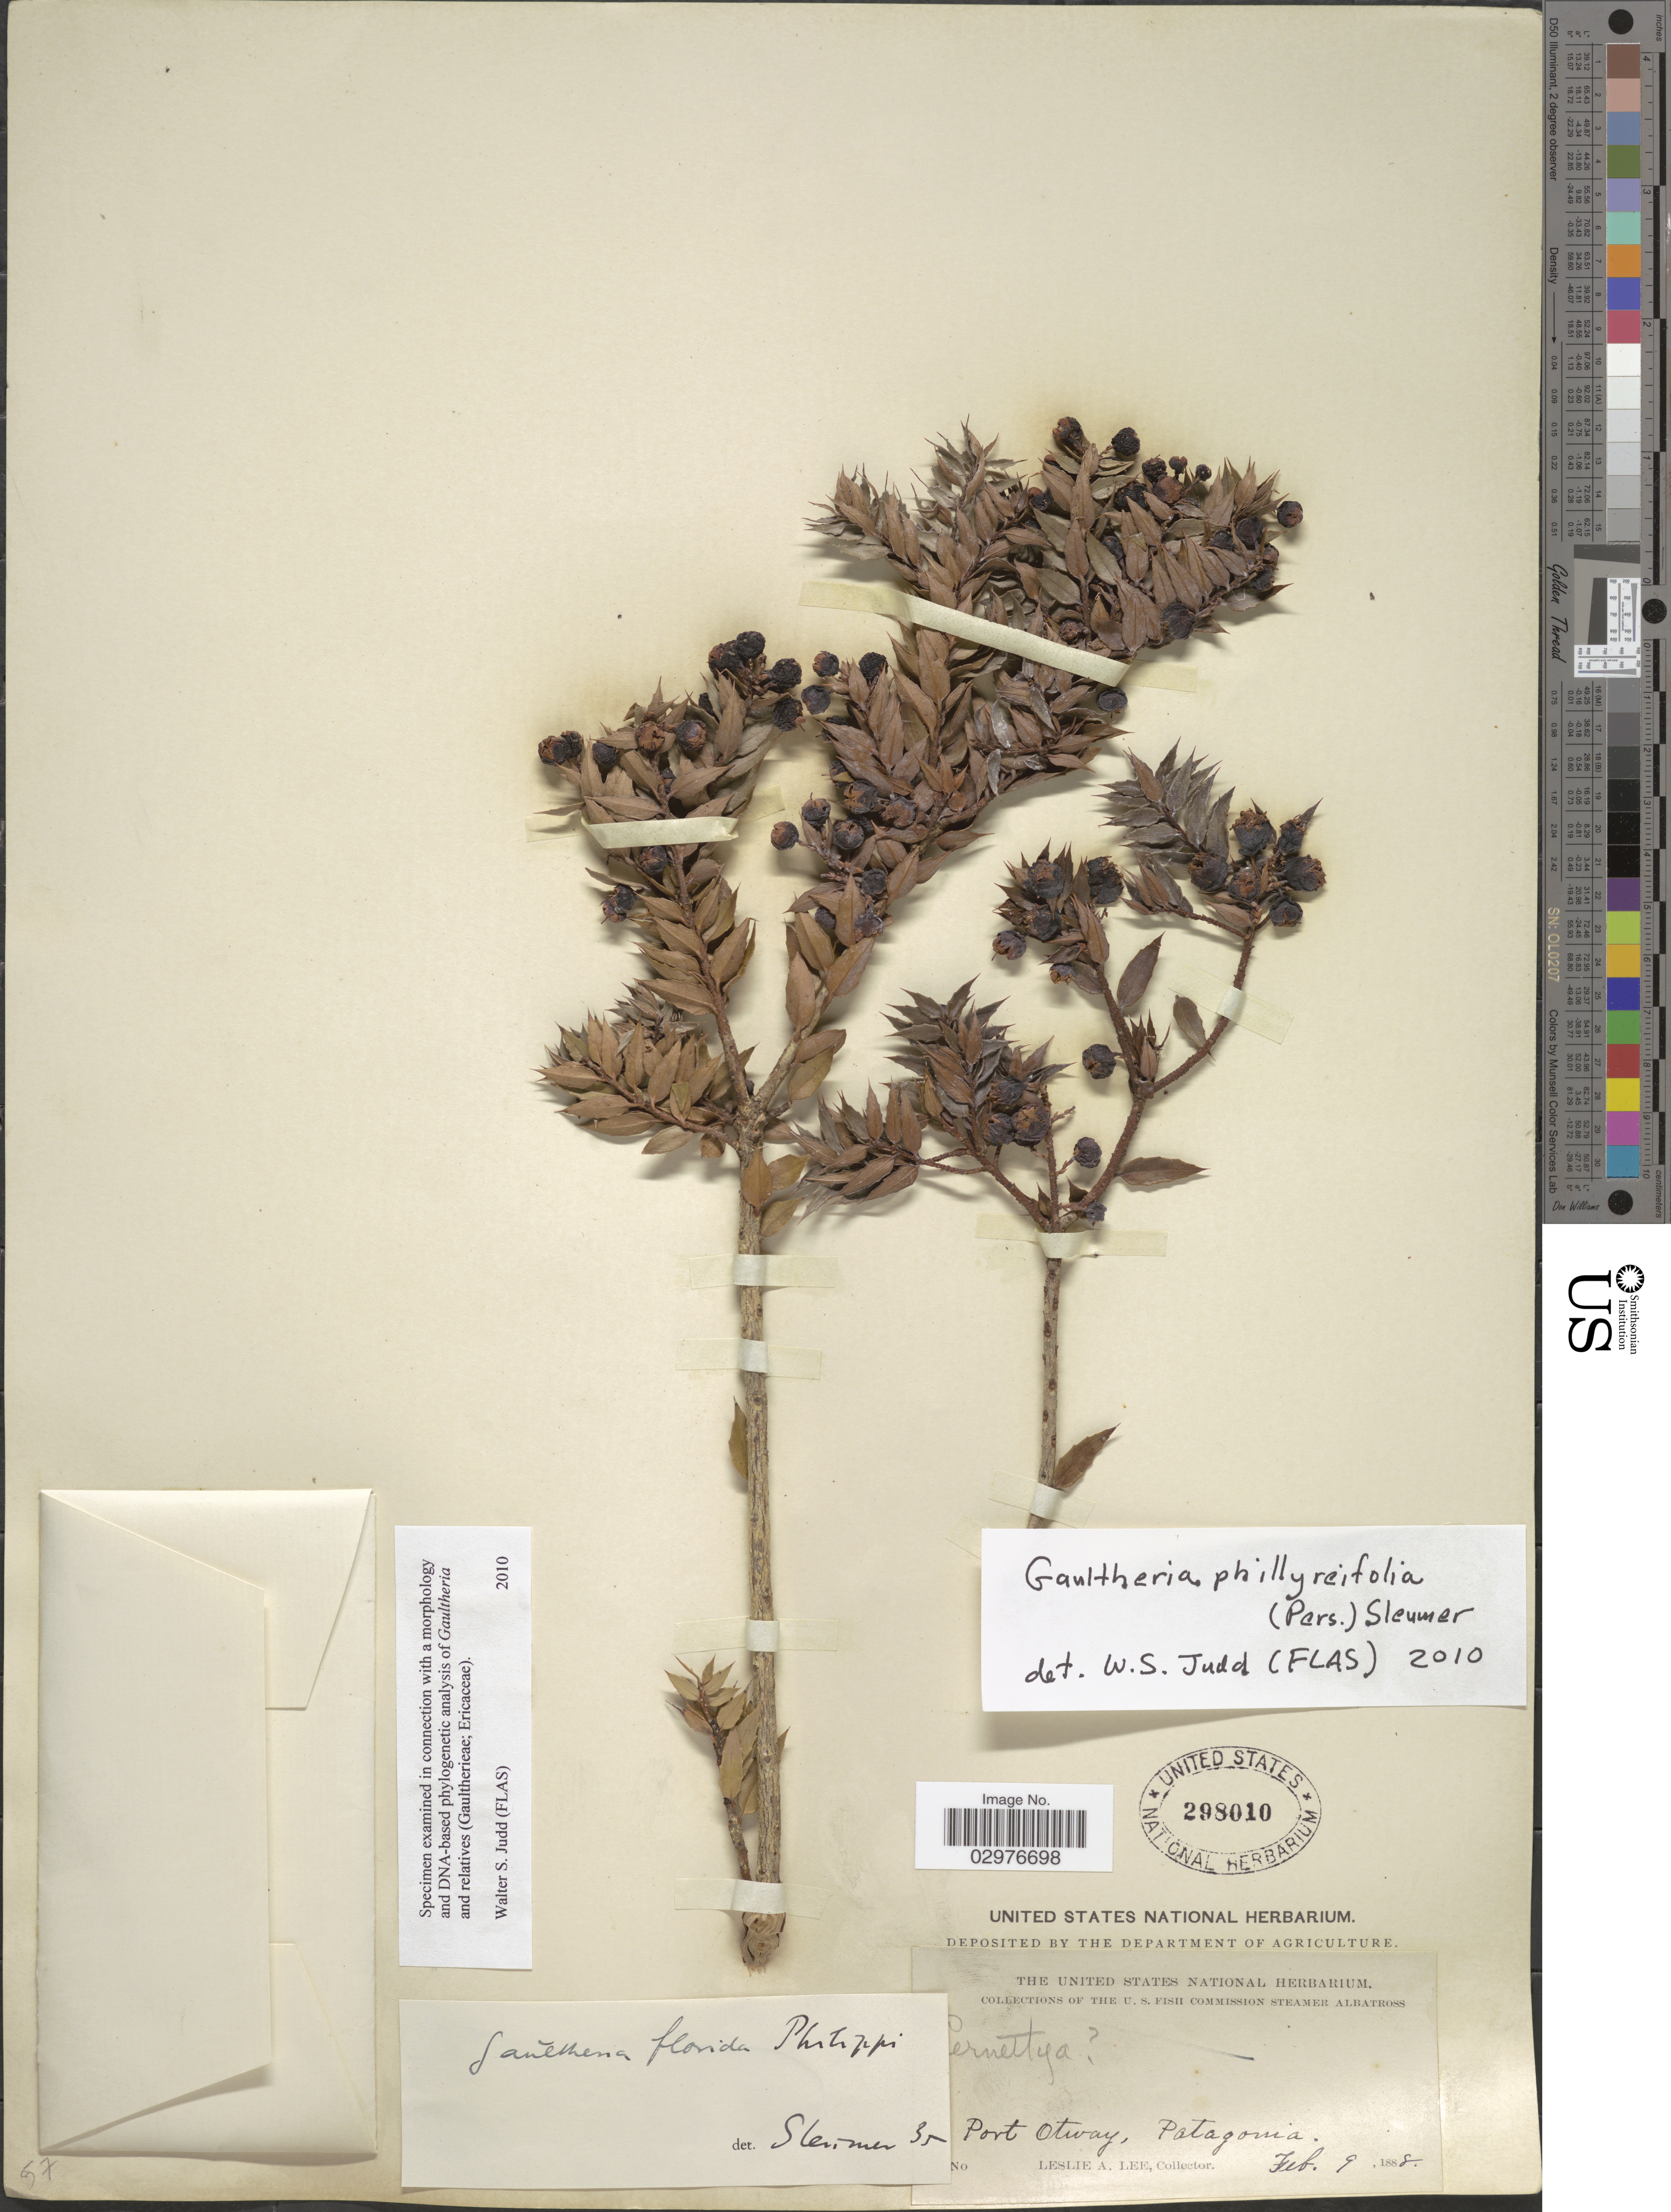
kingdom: Plantae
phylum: Tracheophyta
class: Magnoliopsida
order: Ericales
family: Ericaceae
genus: Gaultheria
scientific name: Gaultheria phillyreifolia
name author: (Pers.) Sleumer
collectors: L. Lee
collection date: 1888-02-09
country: Chile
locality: Port Otway, Patagonia.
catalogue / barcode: US 298010